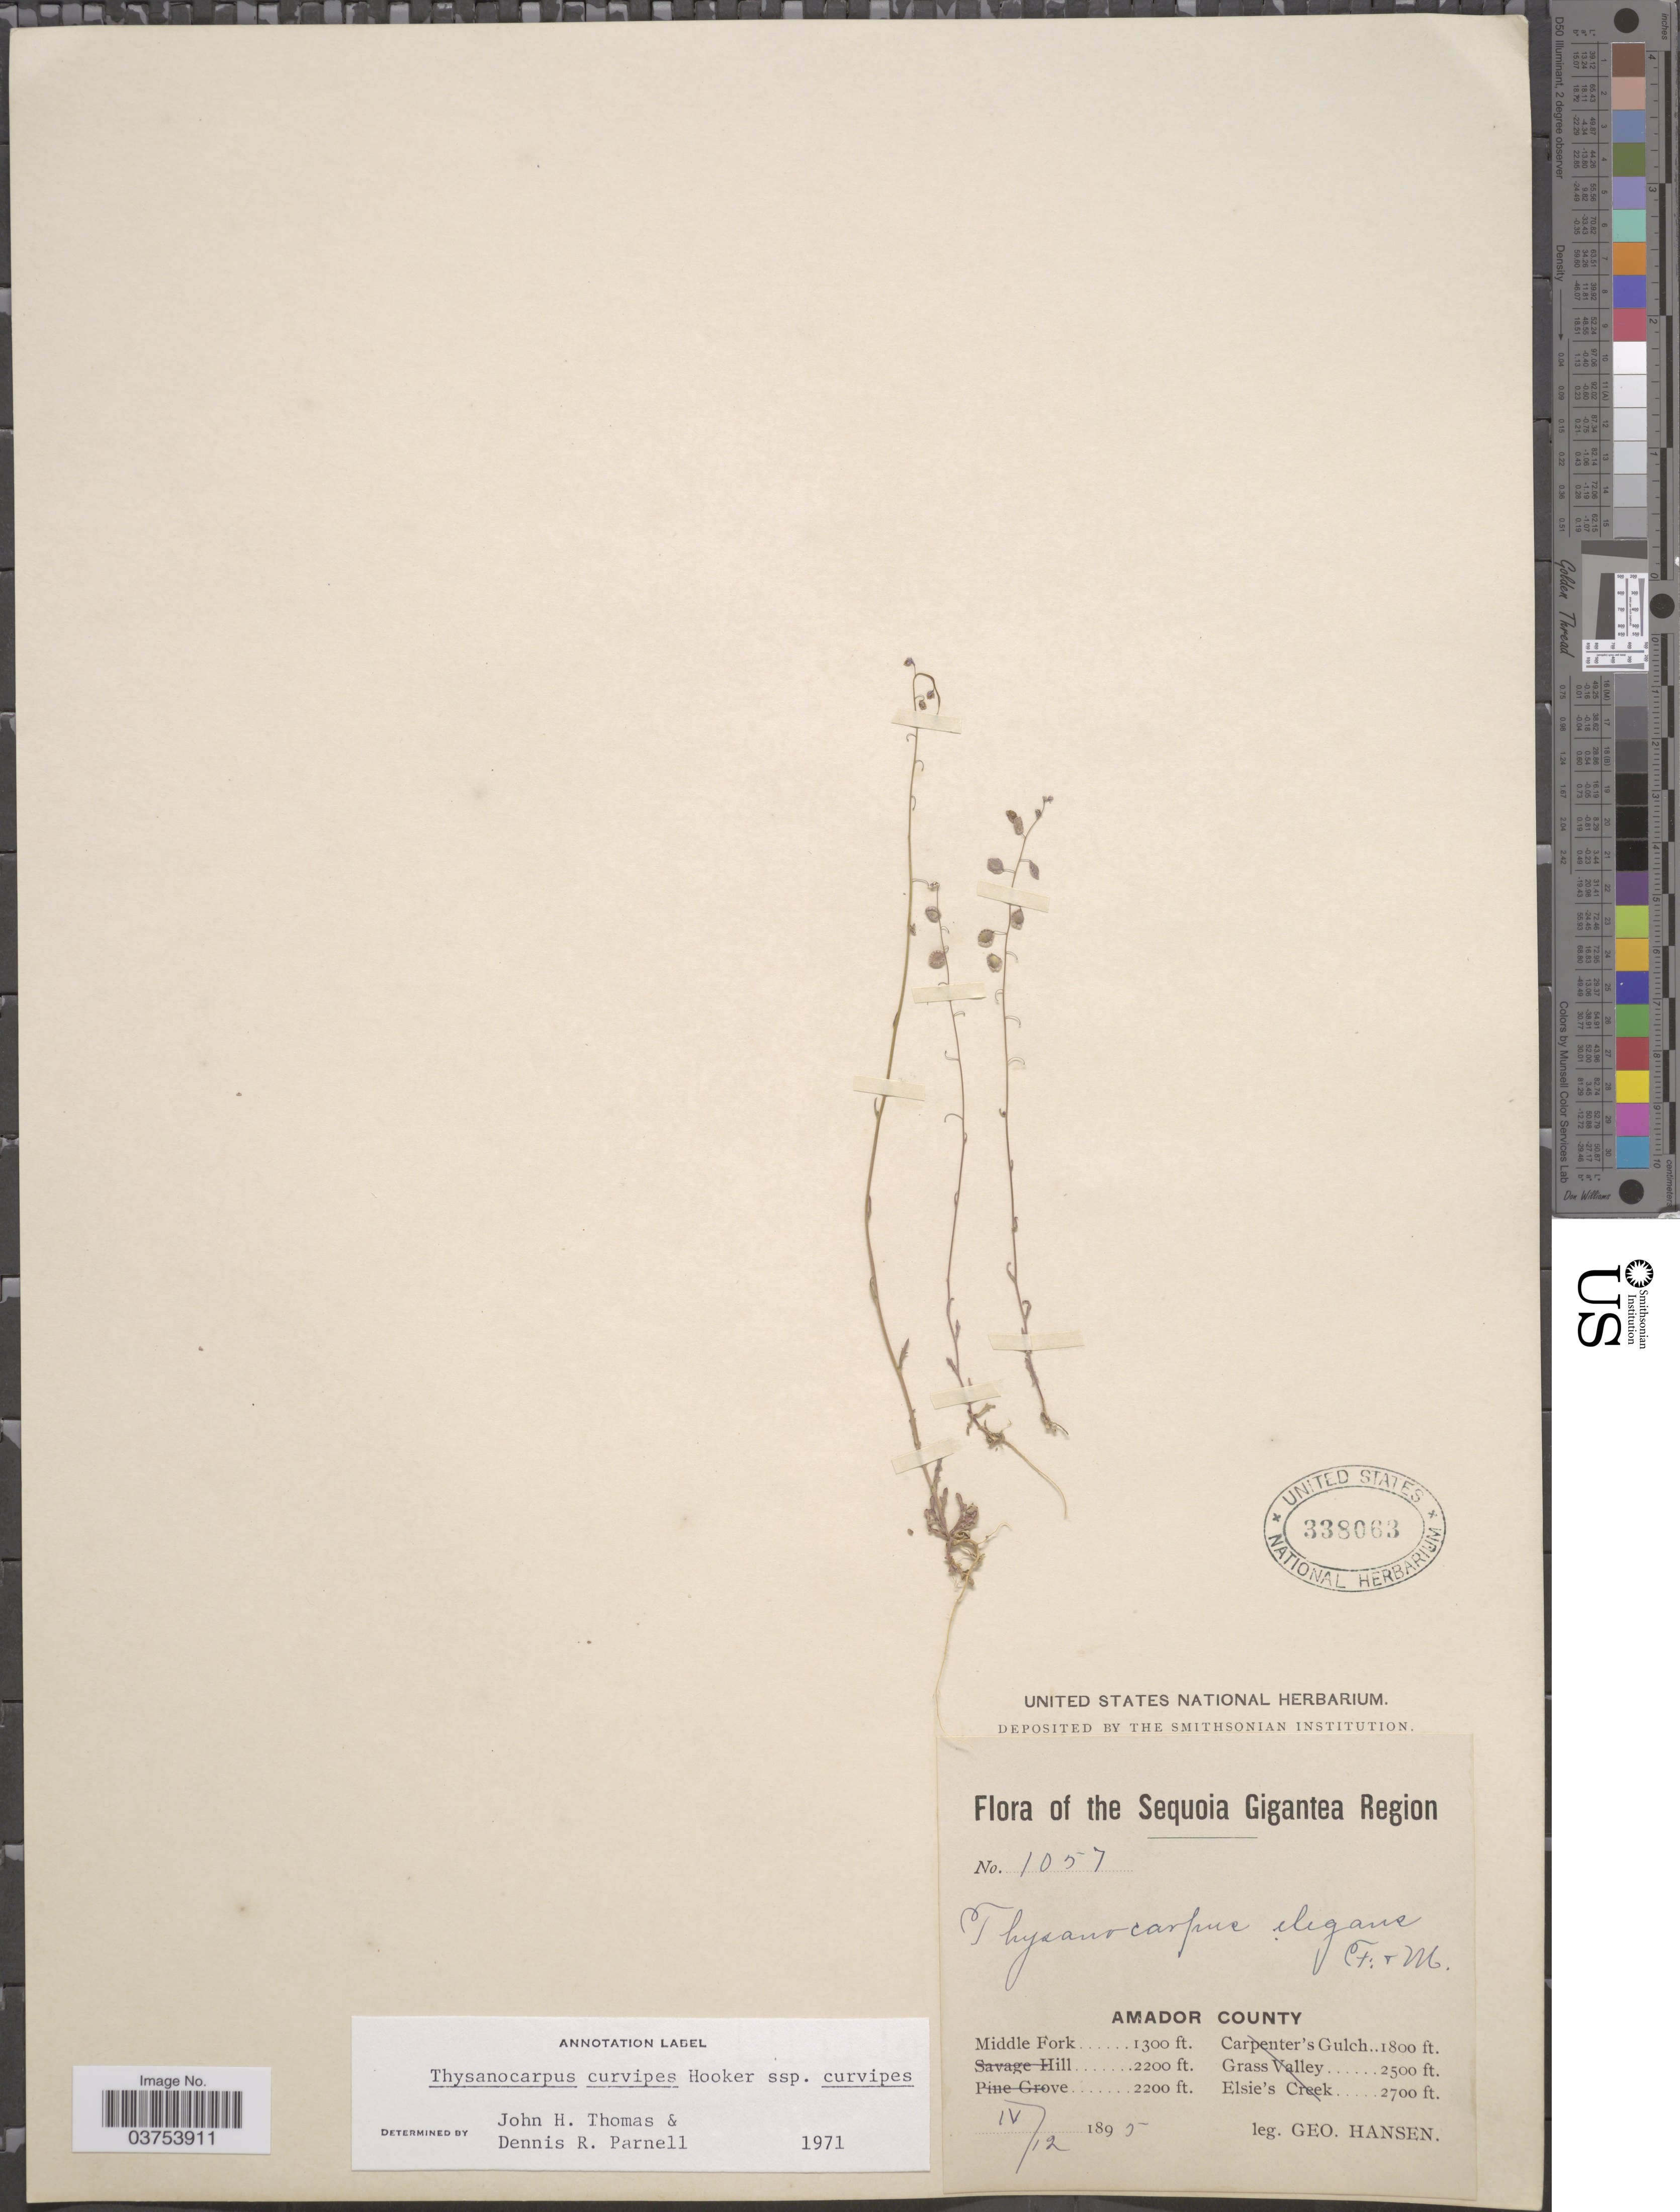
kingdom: Plantae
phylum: Tracheophyta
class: Magnoliopsida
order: Brassicales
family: Brassicaceae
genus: Thysanocarpus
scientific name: Thysanocarpus curvipes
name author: Hook.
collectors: G. Hansen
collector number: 1057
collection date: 1895-04-12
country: United States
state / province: California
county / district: Amador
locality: The Sequoia Gigantea Region. Amador County. Middle Fork.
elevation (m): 396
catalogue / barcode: US 338063